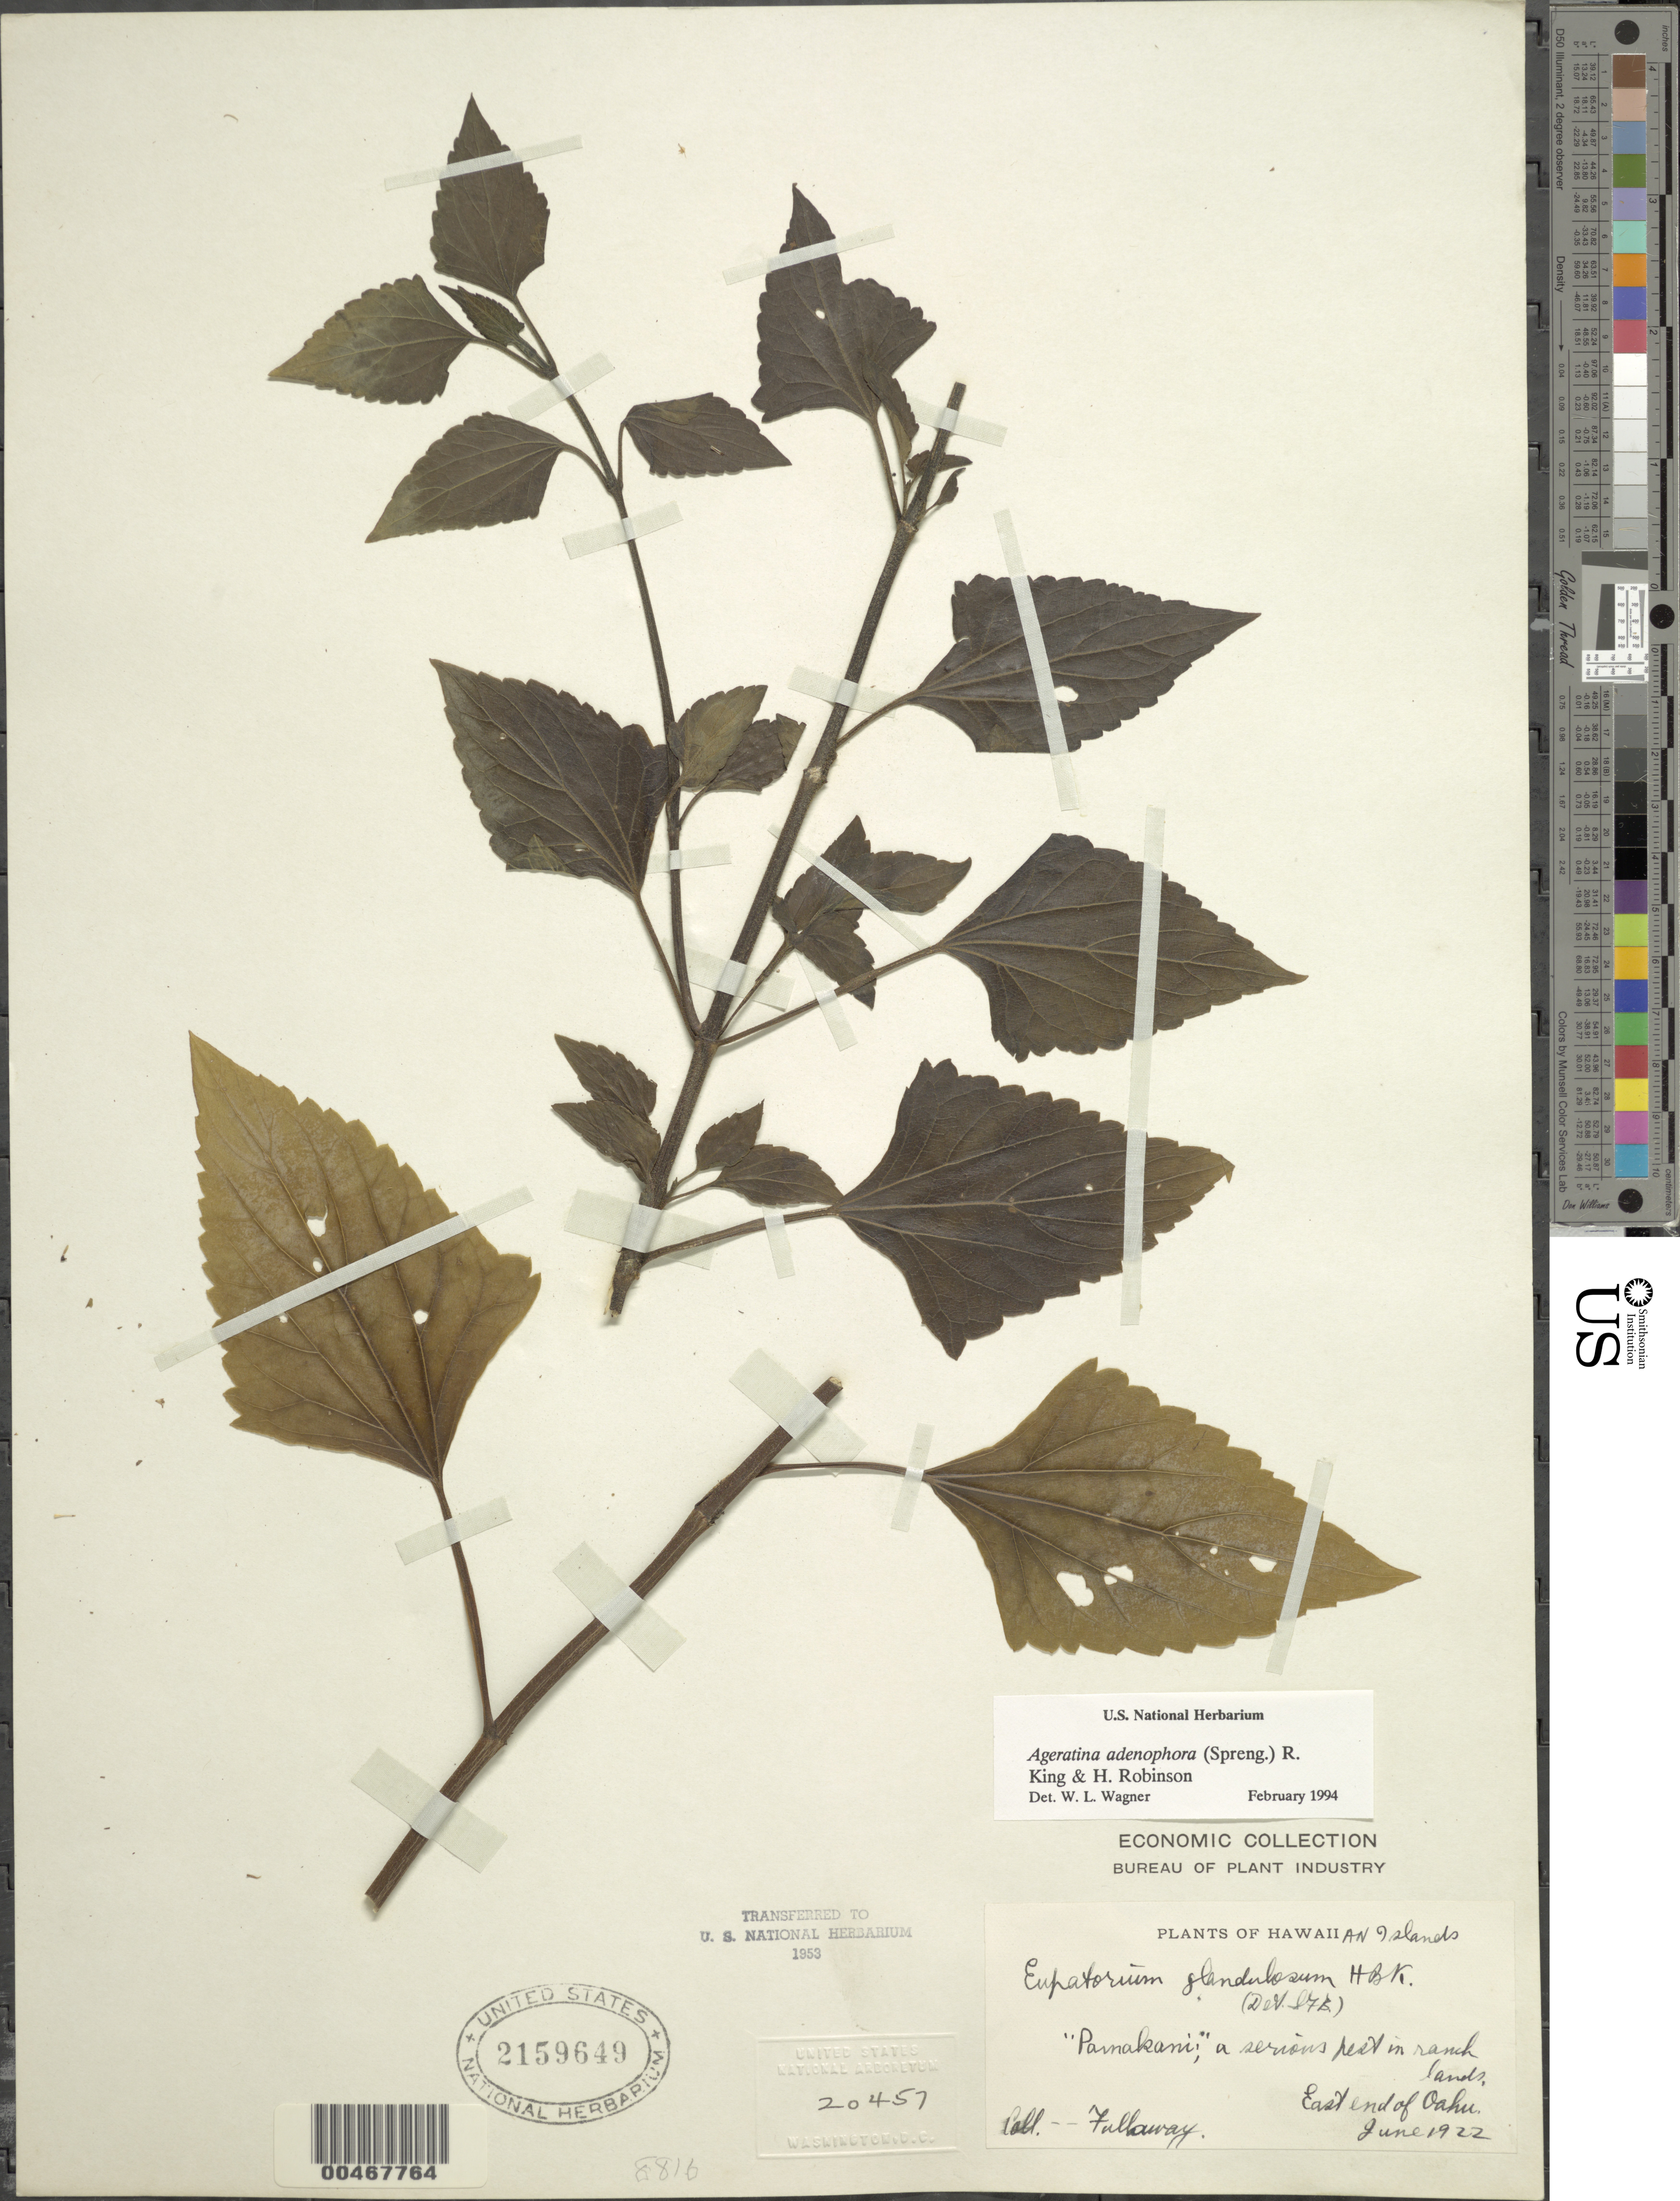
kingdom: Plantae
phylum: Tracheophyta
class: Magnoliopsida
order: Asterales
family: Asteraceae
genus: Ageratina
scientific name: Ageratina adenophora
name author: (Spreng.) R.M. King & H. Rob.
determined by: Wagner, W. L., (BOT), Smithsonian Institution - National Museum of Natural History (UNITED STATES)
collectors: -. Fallaway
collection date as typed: Jun 1922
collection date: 1922-06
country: United States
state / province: Hawaii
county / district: Honolulu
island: Oahu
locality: E end of Oahu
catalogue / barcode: US 2159649